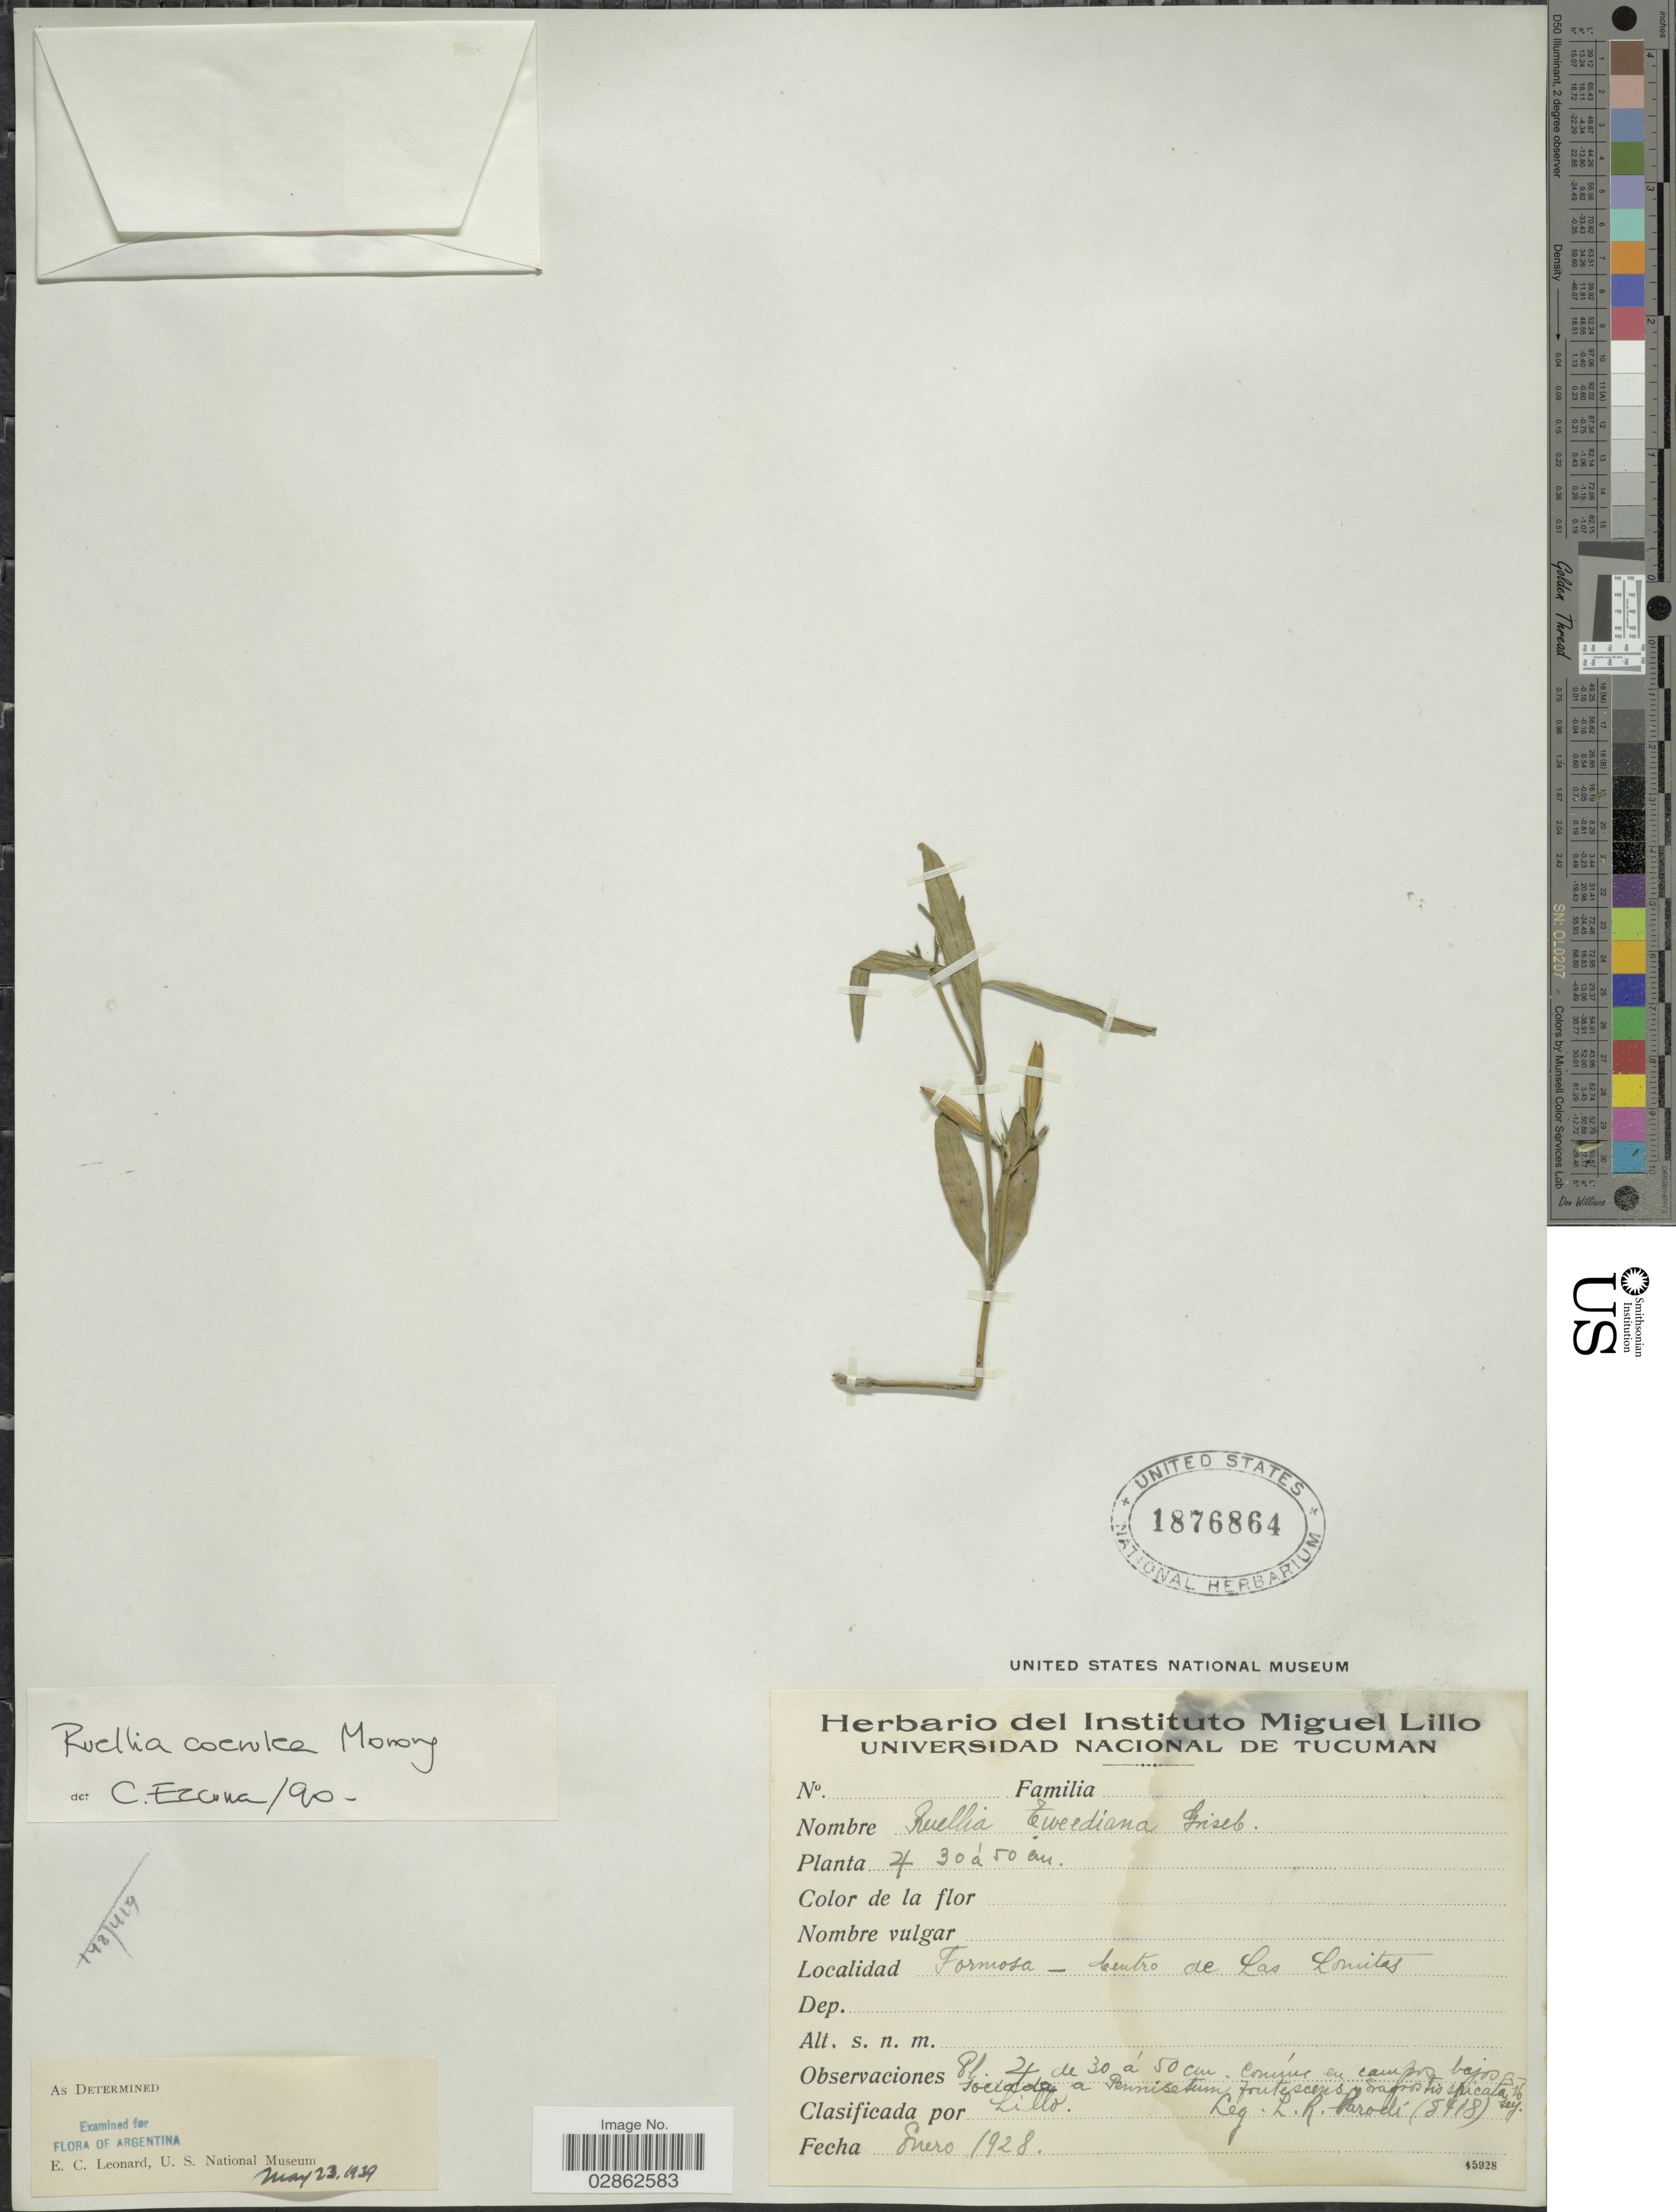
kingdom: Plantae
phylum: Tracheophyta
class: Magnoliopsida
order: Lamiales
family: Acanthaceae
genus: Ruellia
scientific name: Ruellia coerulea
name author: Morong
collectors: L. R. Parodi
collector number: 8418*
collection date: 1928-01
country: Argentina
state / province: Formosa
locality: Centro de Las Lomitas.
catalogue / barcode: US 1876864